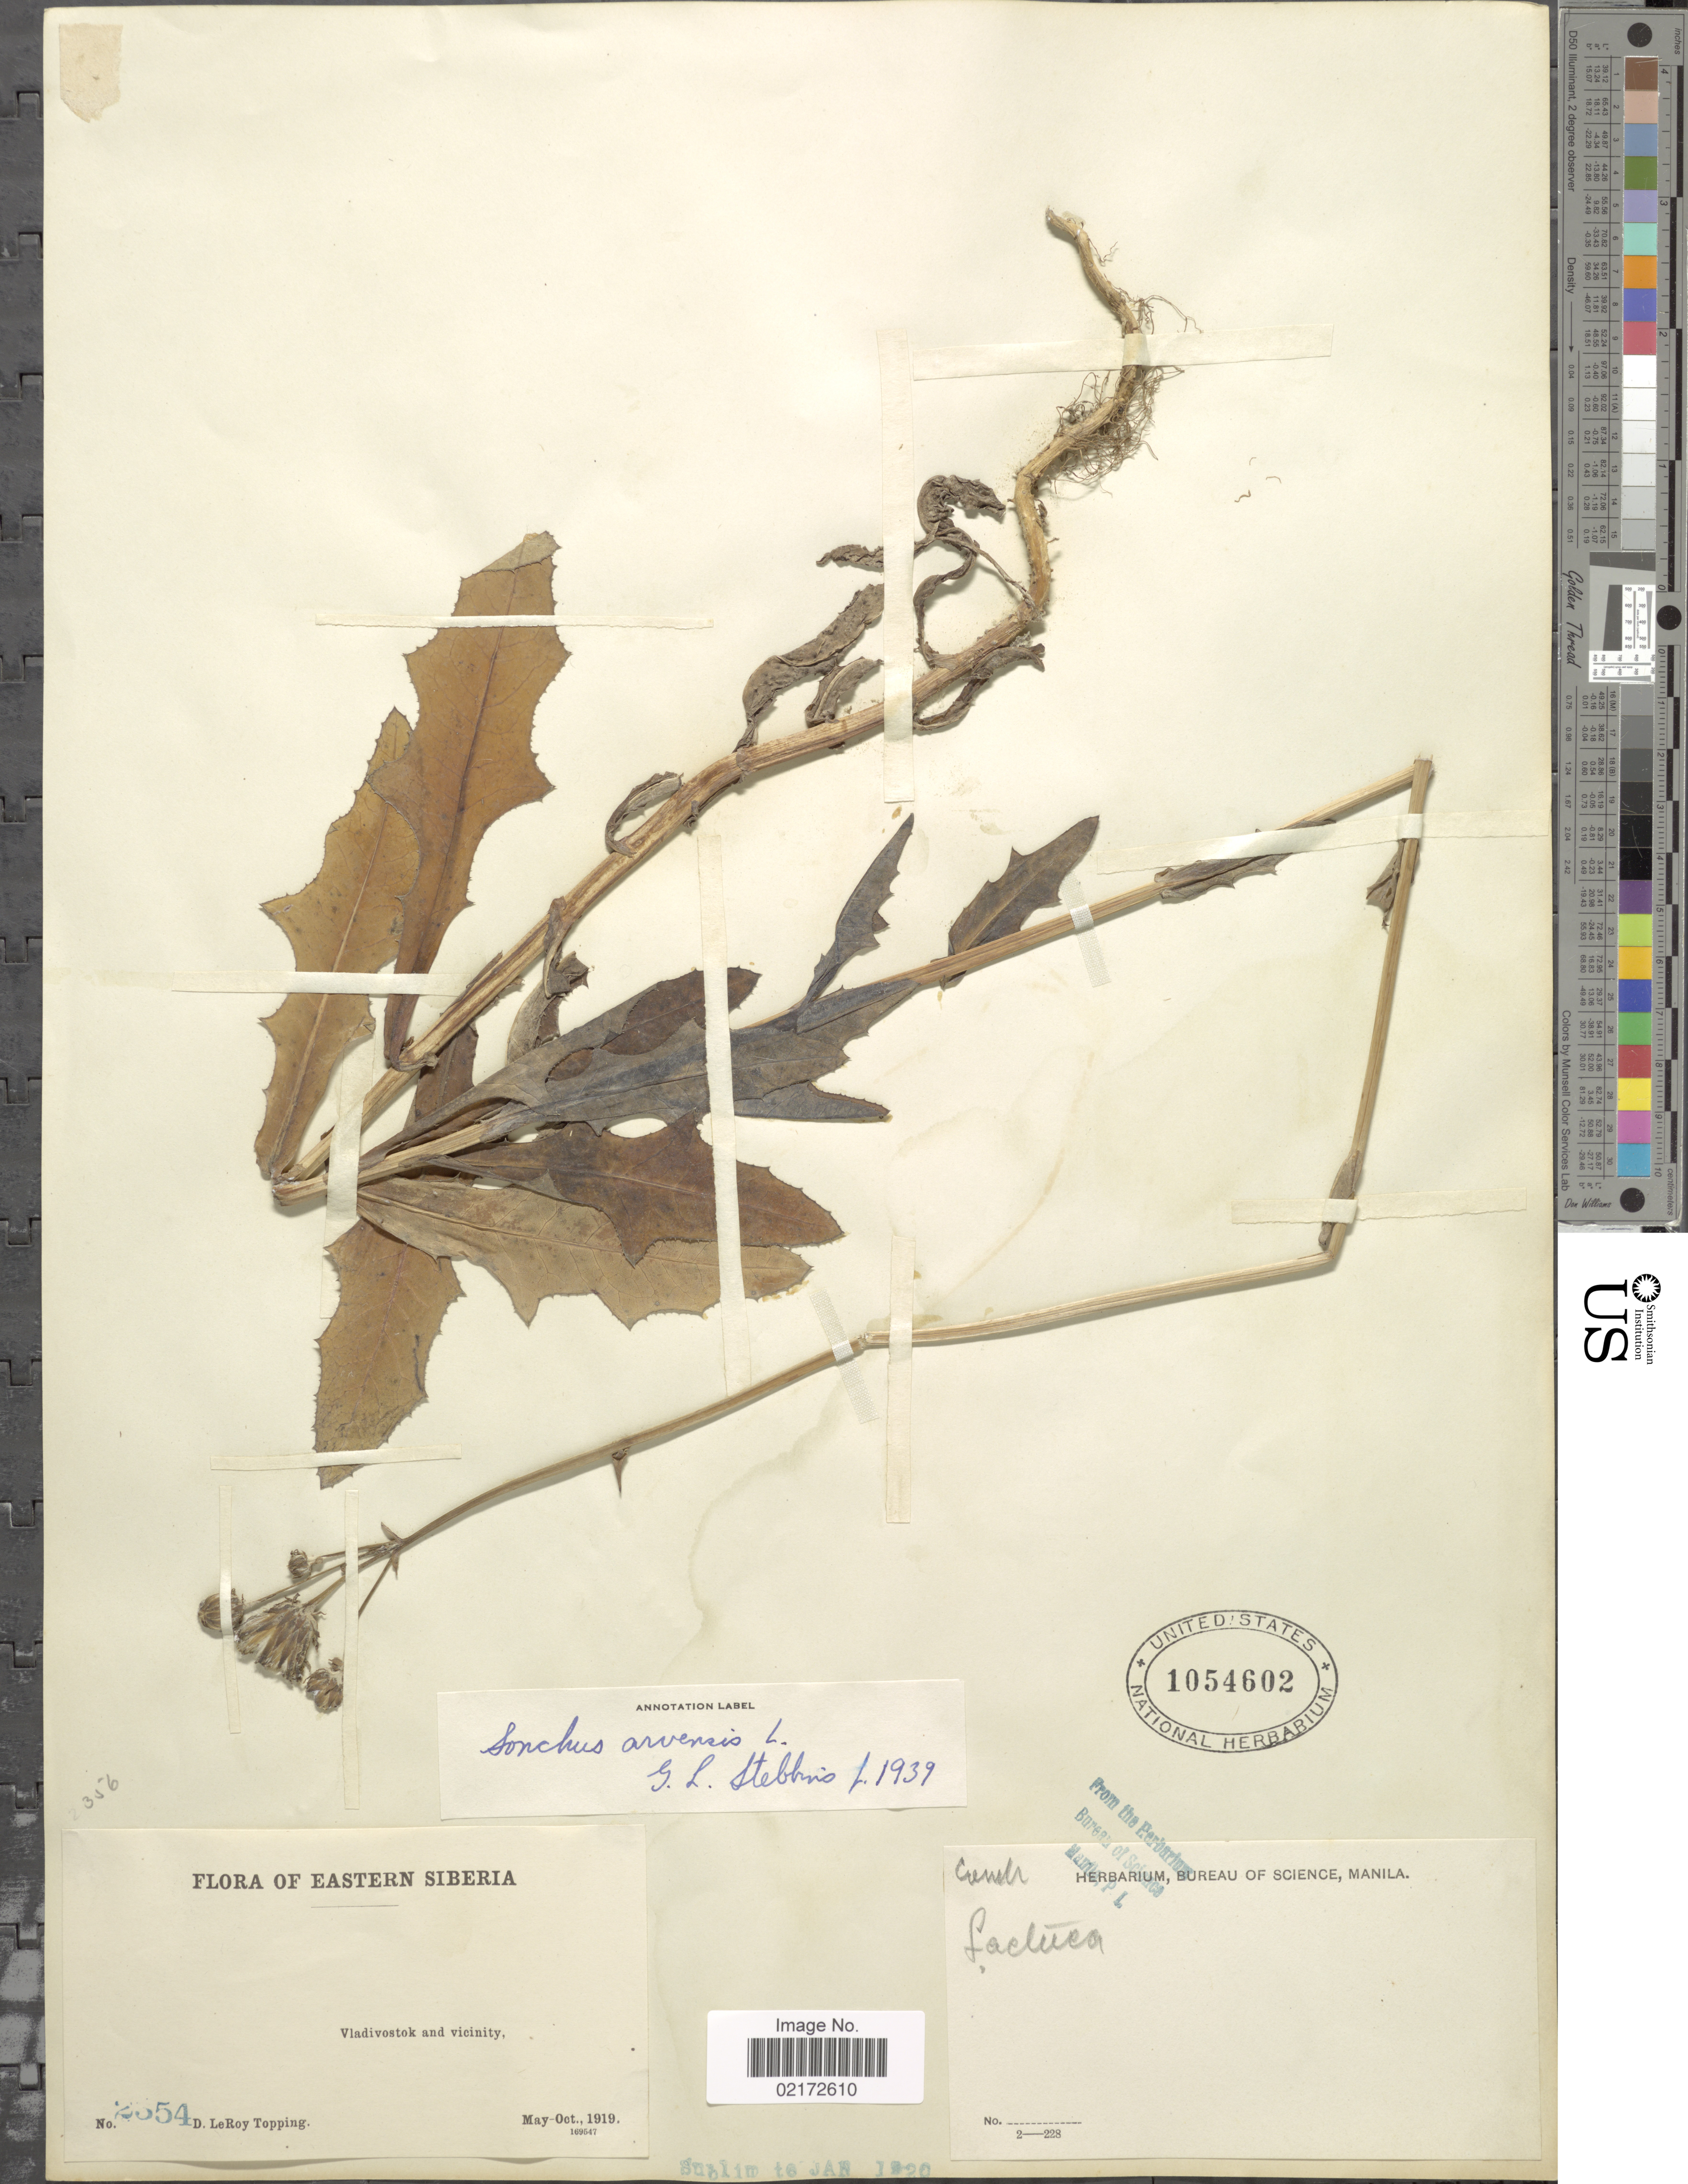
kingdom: Plantae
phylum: Tracheophyta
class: Magnoliopsida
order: Asterales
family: Asteraceae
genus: Sonchus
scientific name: Sonchus arvensis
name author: L.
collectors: D. L. Topping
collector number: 2354*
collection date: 1919-05/1919-10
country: Russian Federation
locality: Eastern Siberia. Vladivostok and vicinity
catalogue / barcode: US 1054602